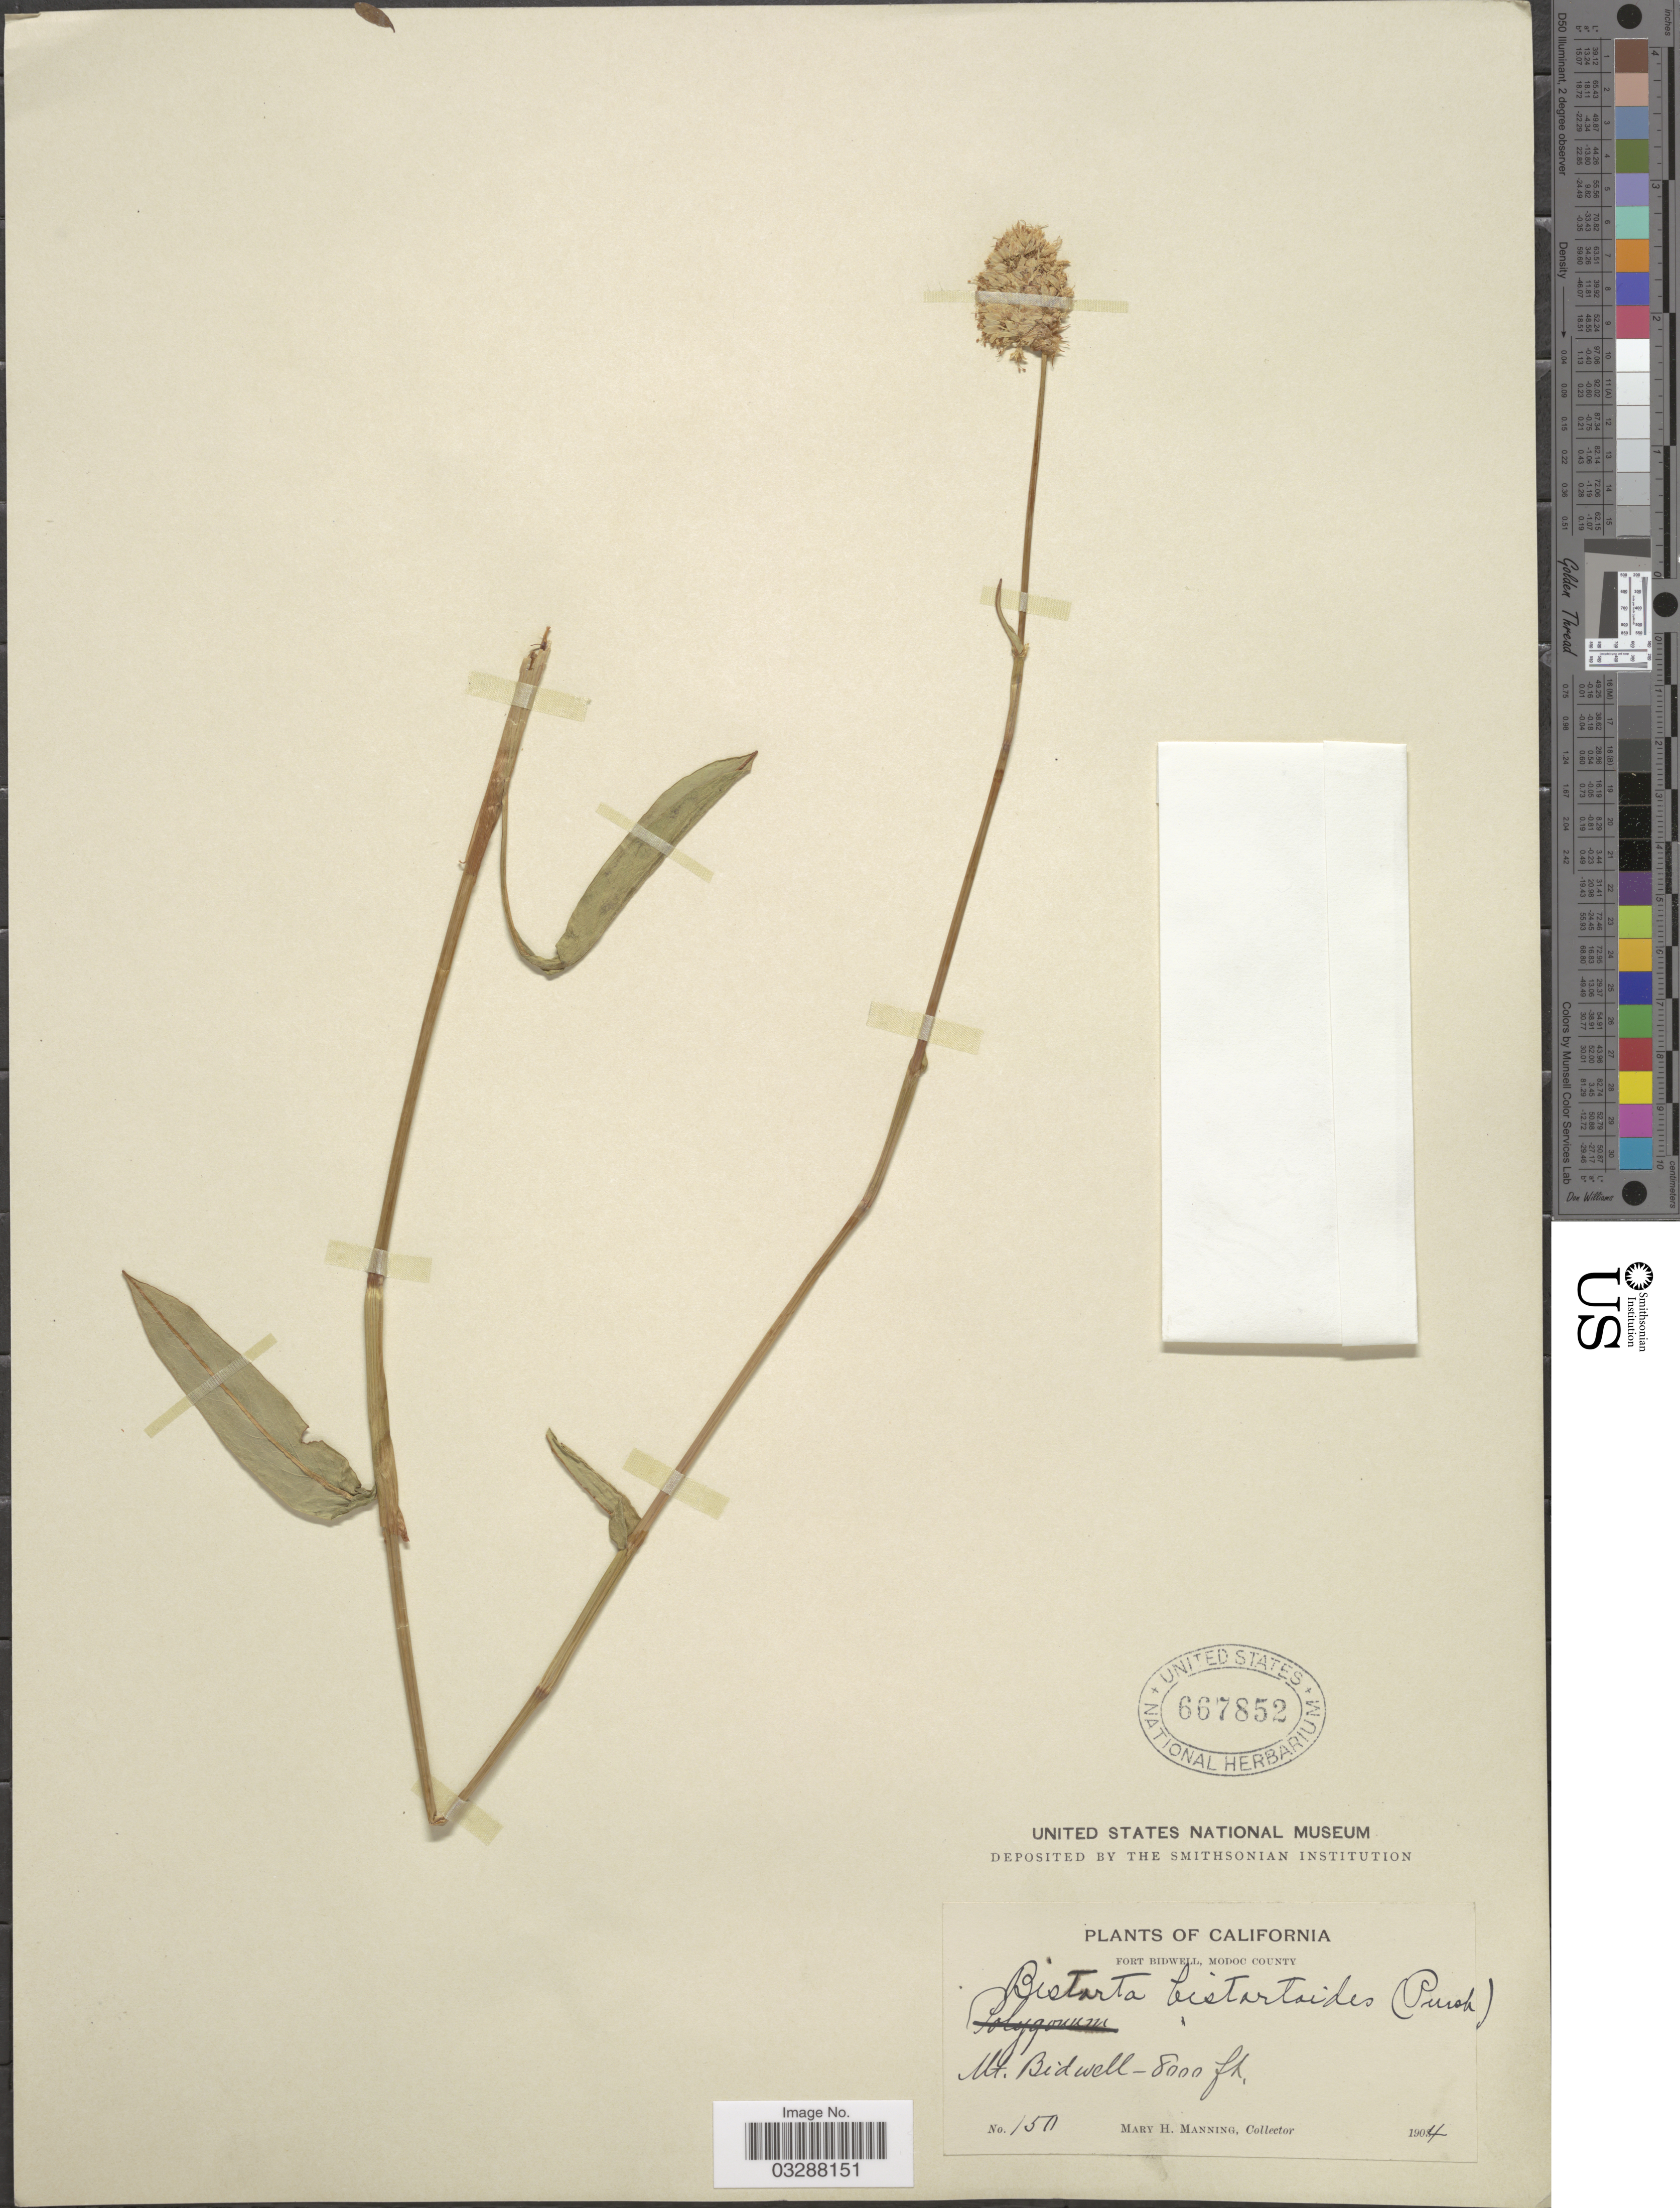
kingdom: Plantae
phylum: Tracheophyta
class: Magnoliopsida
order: Caryophyllales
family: Polygonaceae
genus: Bistorta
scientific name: Bistorta bistortoides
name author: (Pursh) Small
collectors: M. Manning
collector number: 150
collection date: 1904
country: United States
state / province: California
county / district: Modoc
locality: Fort Bidwell, Modoc County. Mt. Bidwell.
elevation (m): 2438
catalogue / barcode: US 667852